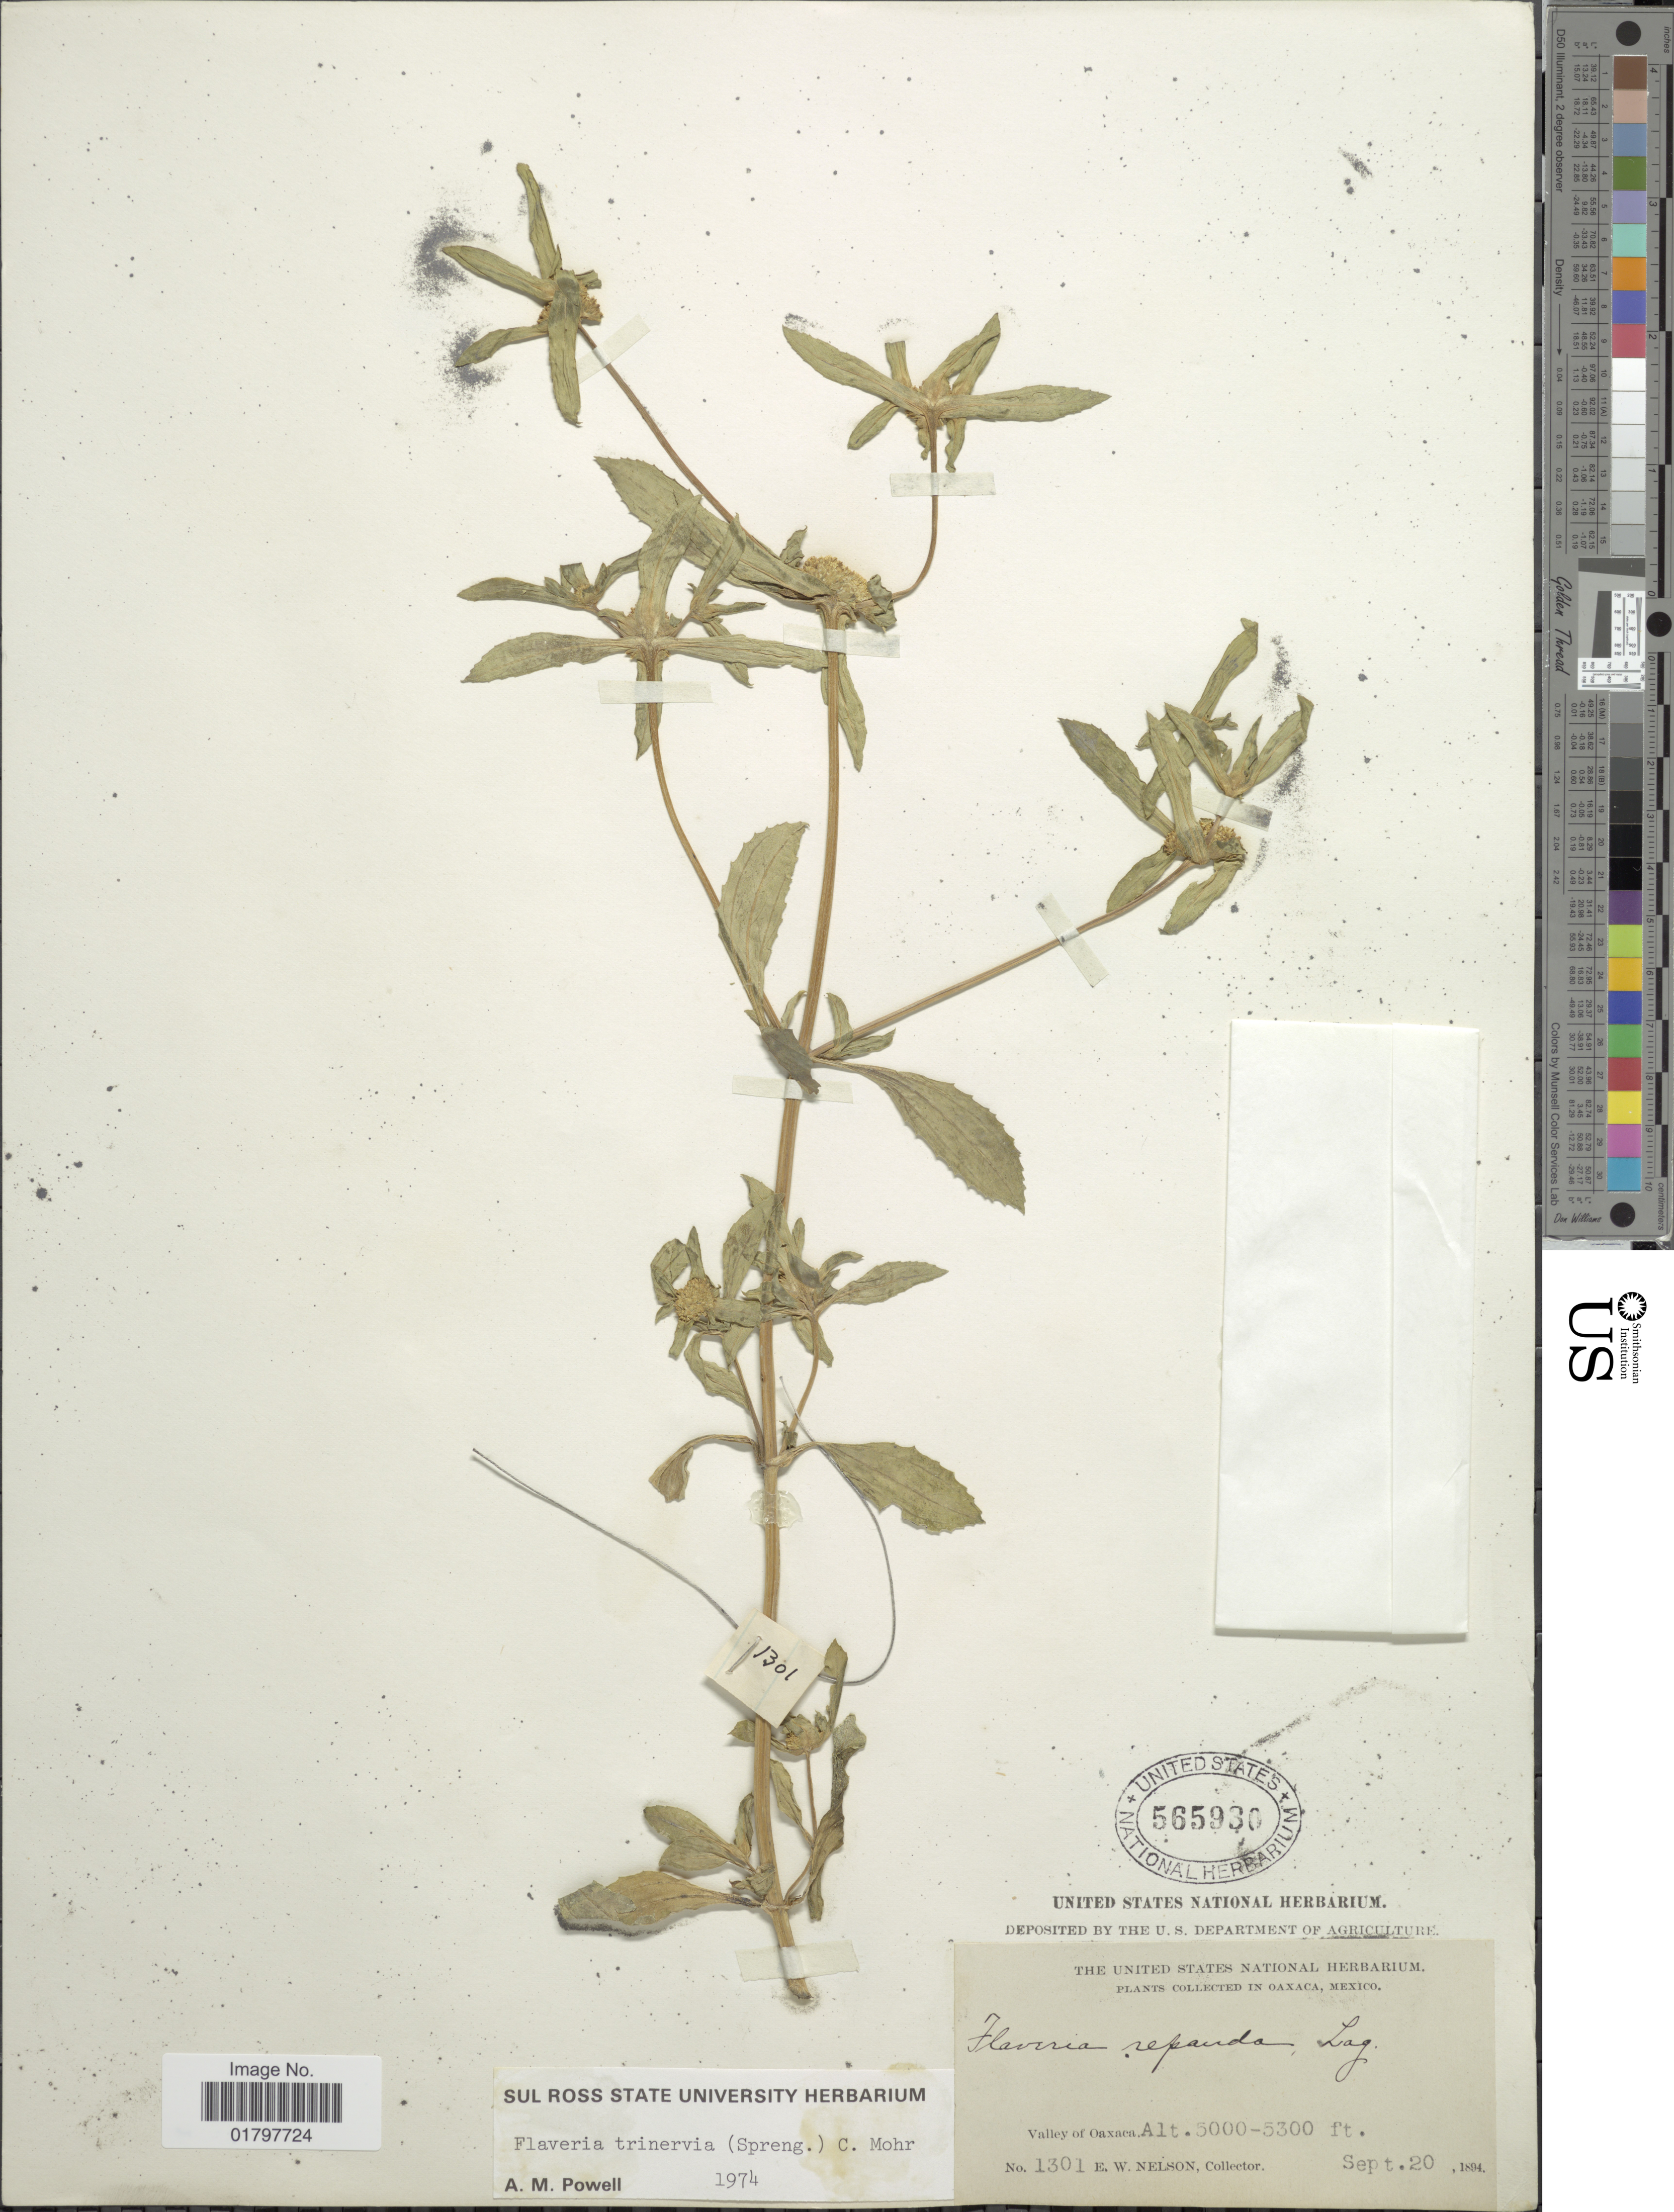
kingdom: Plantae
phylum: Tracheophyta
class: Magnoliopsida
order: Asterales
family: Asteraceae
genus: Flaveria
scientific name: Flaveria trinervia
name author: (Spreng.) C. Mohr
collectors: E. W. Nelson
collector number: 1301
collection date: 1894-09-20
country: Mexico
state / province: Oaxaca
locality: Valley of Oaxaca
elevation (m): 1524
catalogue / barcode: US 565930